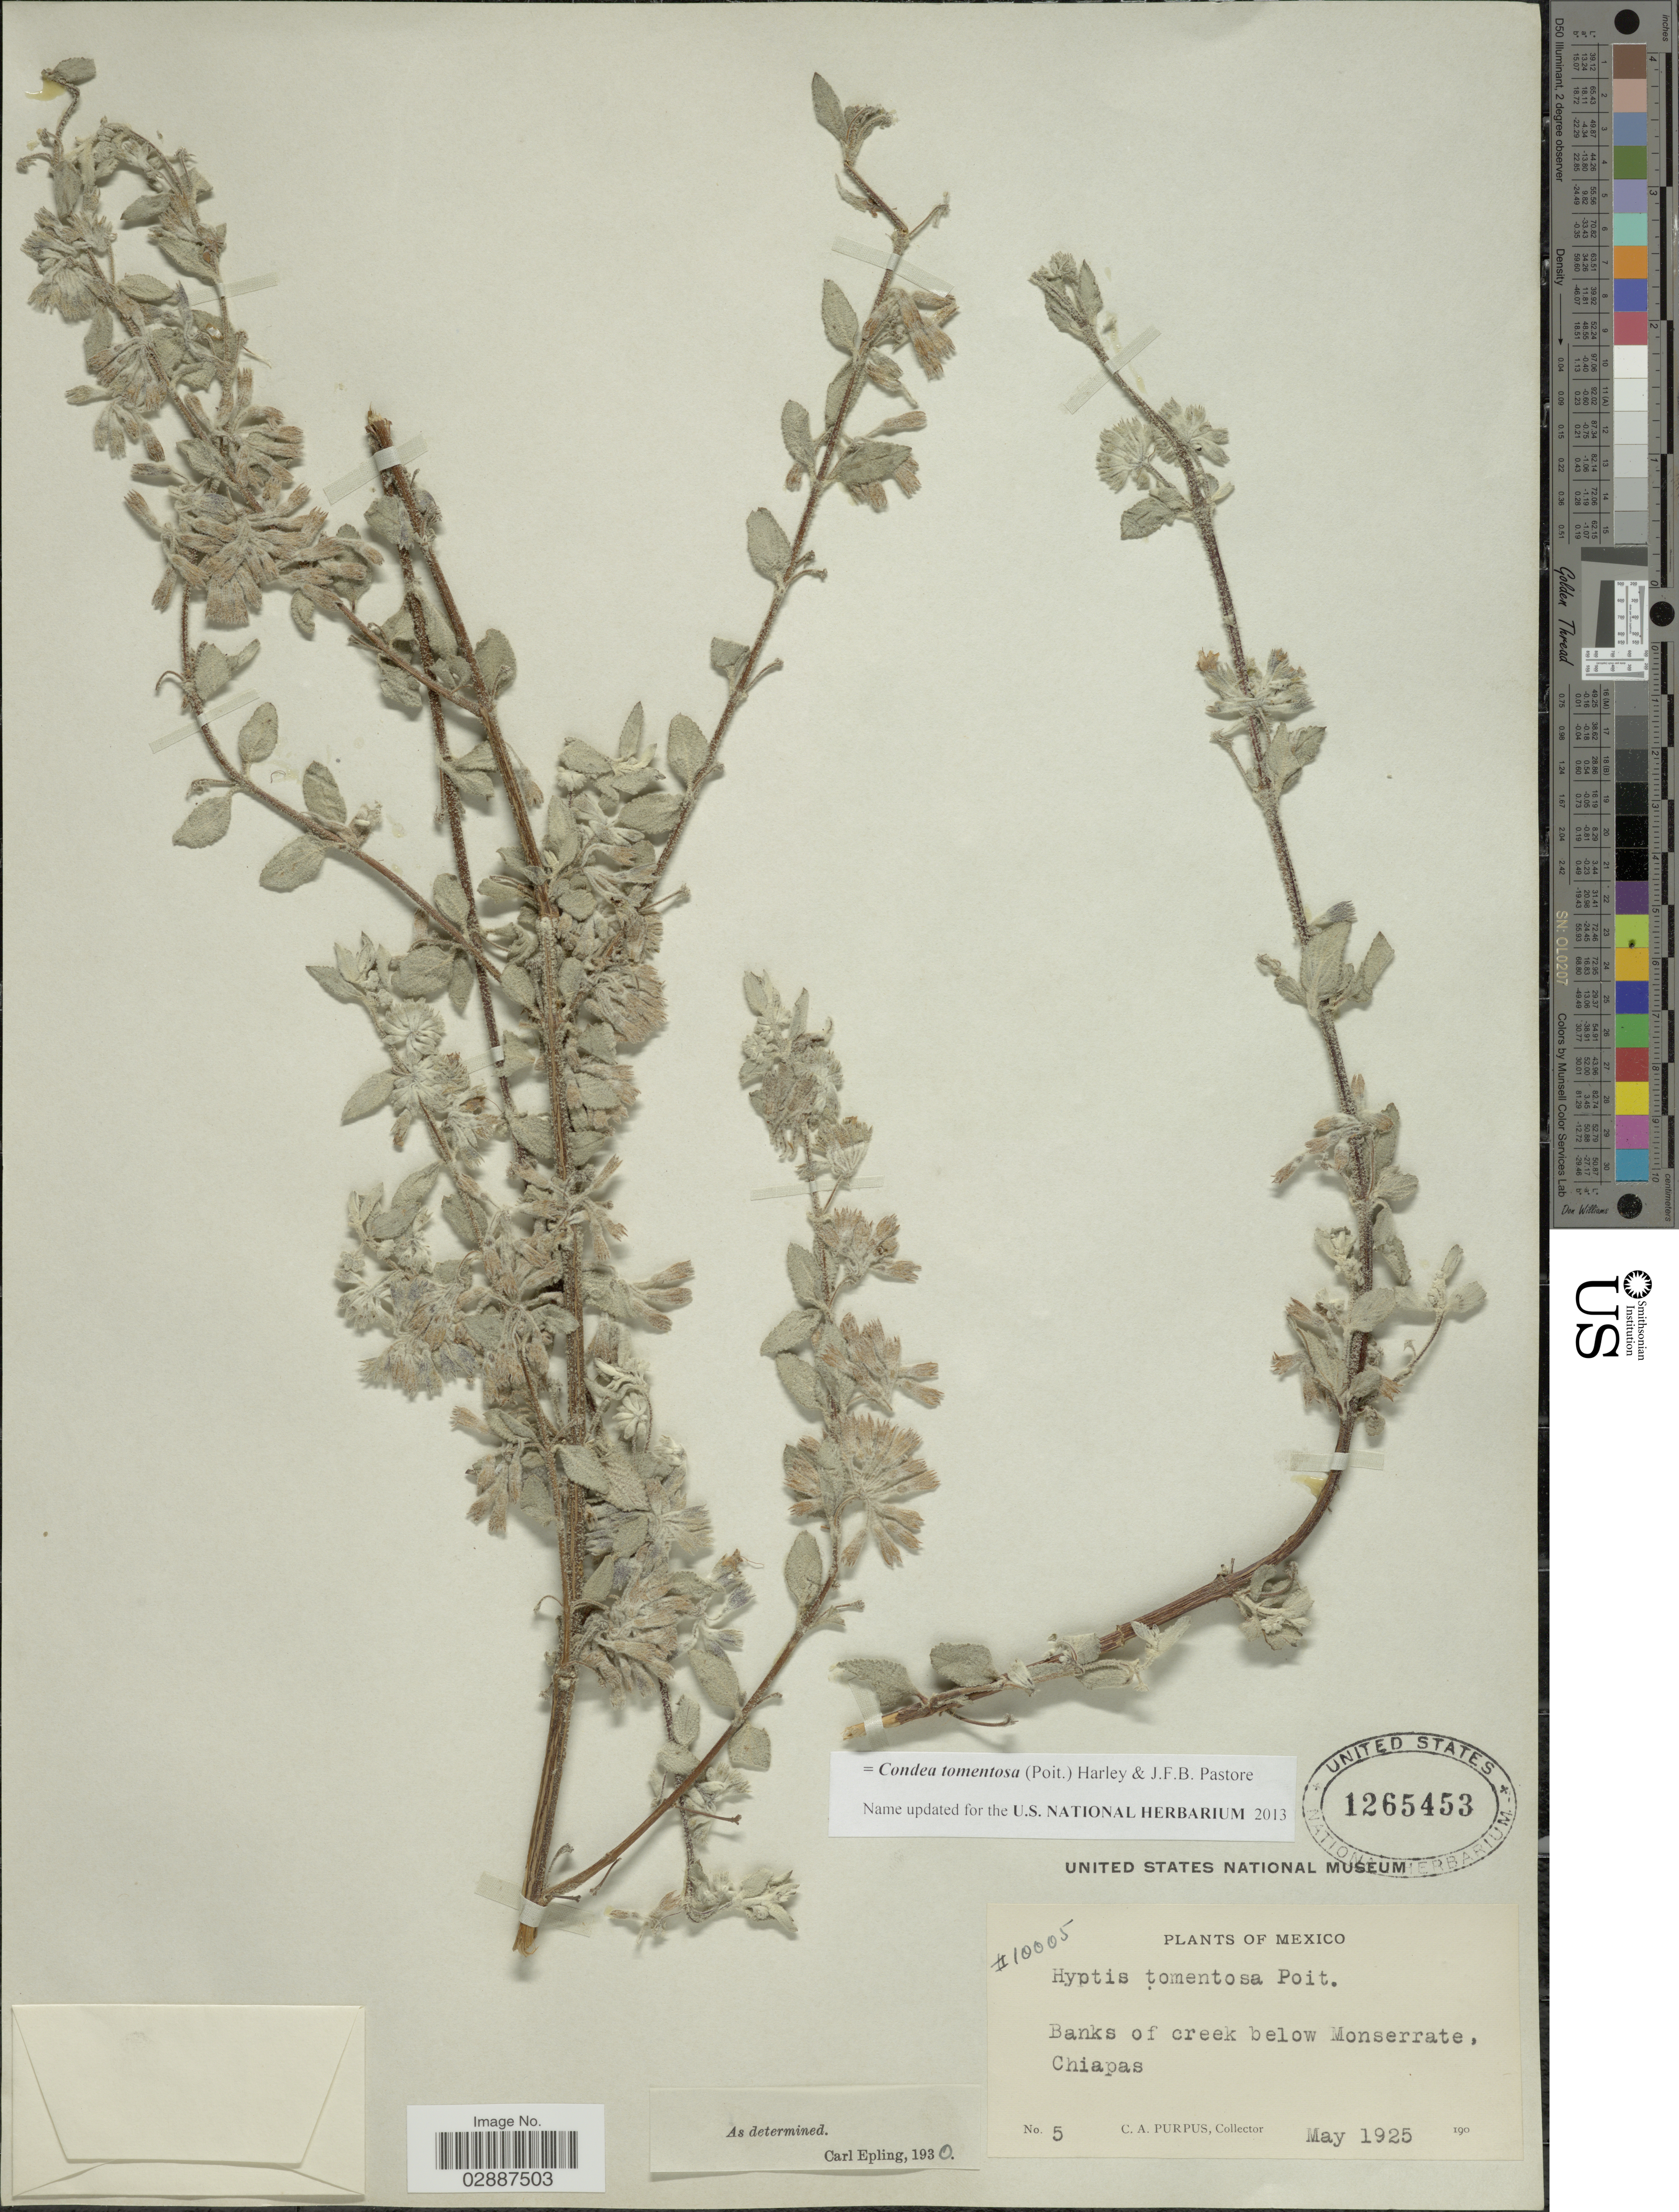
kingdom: Plantae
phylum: Tracheophyta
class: Magnoliopsida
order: Lamiales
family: Lamiaceae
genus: Condea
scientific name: Condea tomentosa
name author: (Poit.) Harley & J.F.B. Pastore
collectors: C. A. Purpus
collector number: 5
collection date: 1925-05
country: Mexico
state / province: Chiapas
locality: Banks of creek below Monserrate, Chiapas.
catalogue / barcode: US 1265453